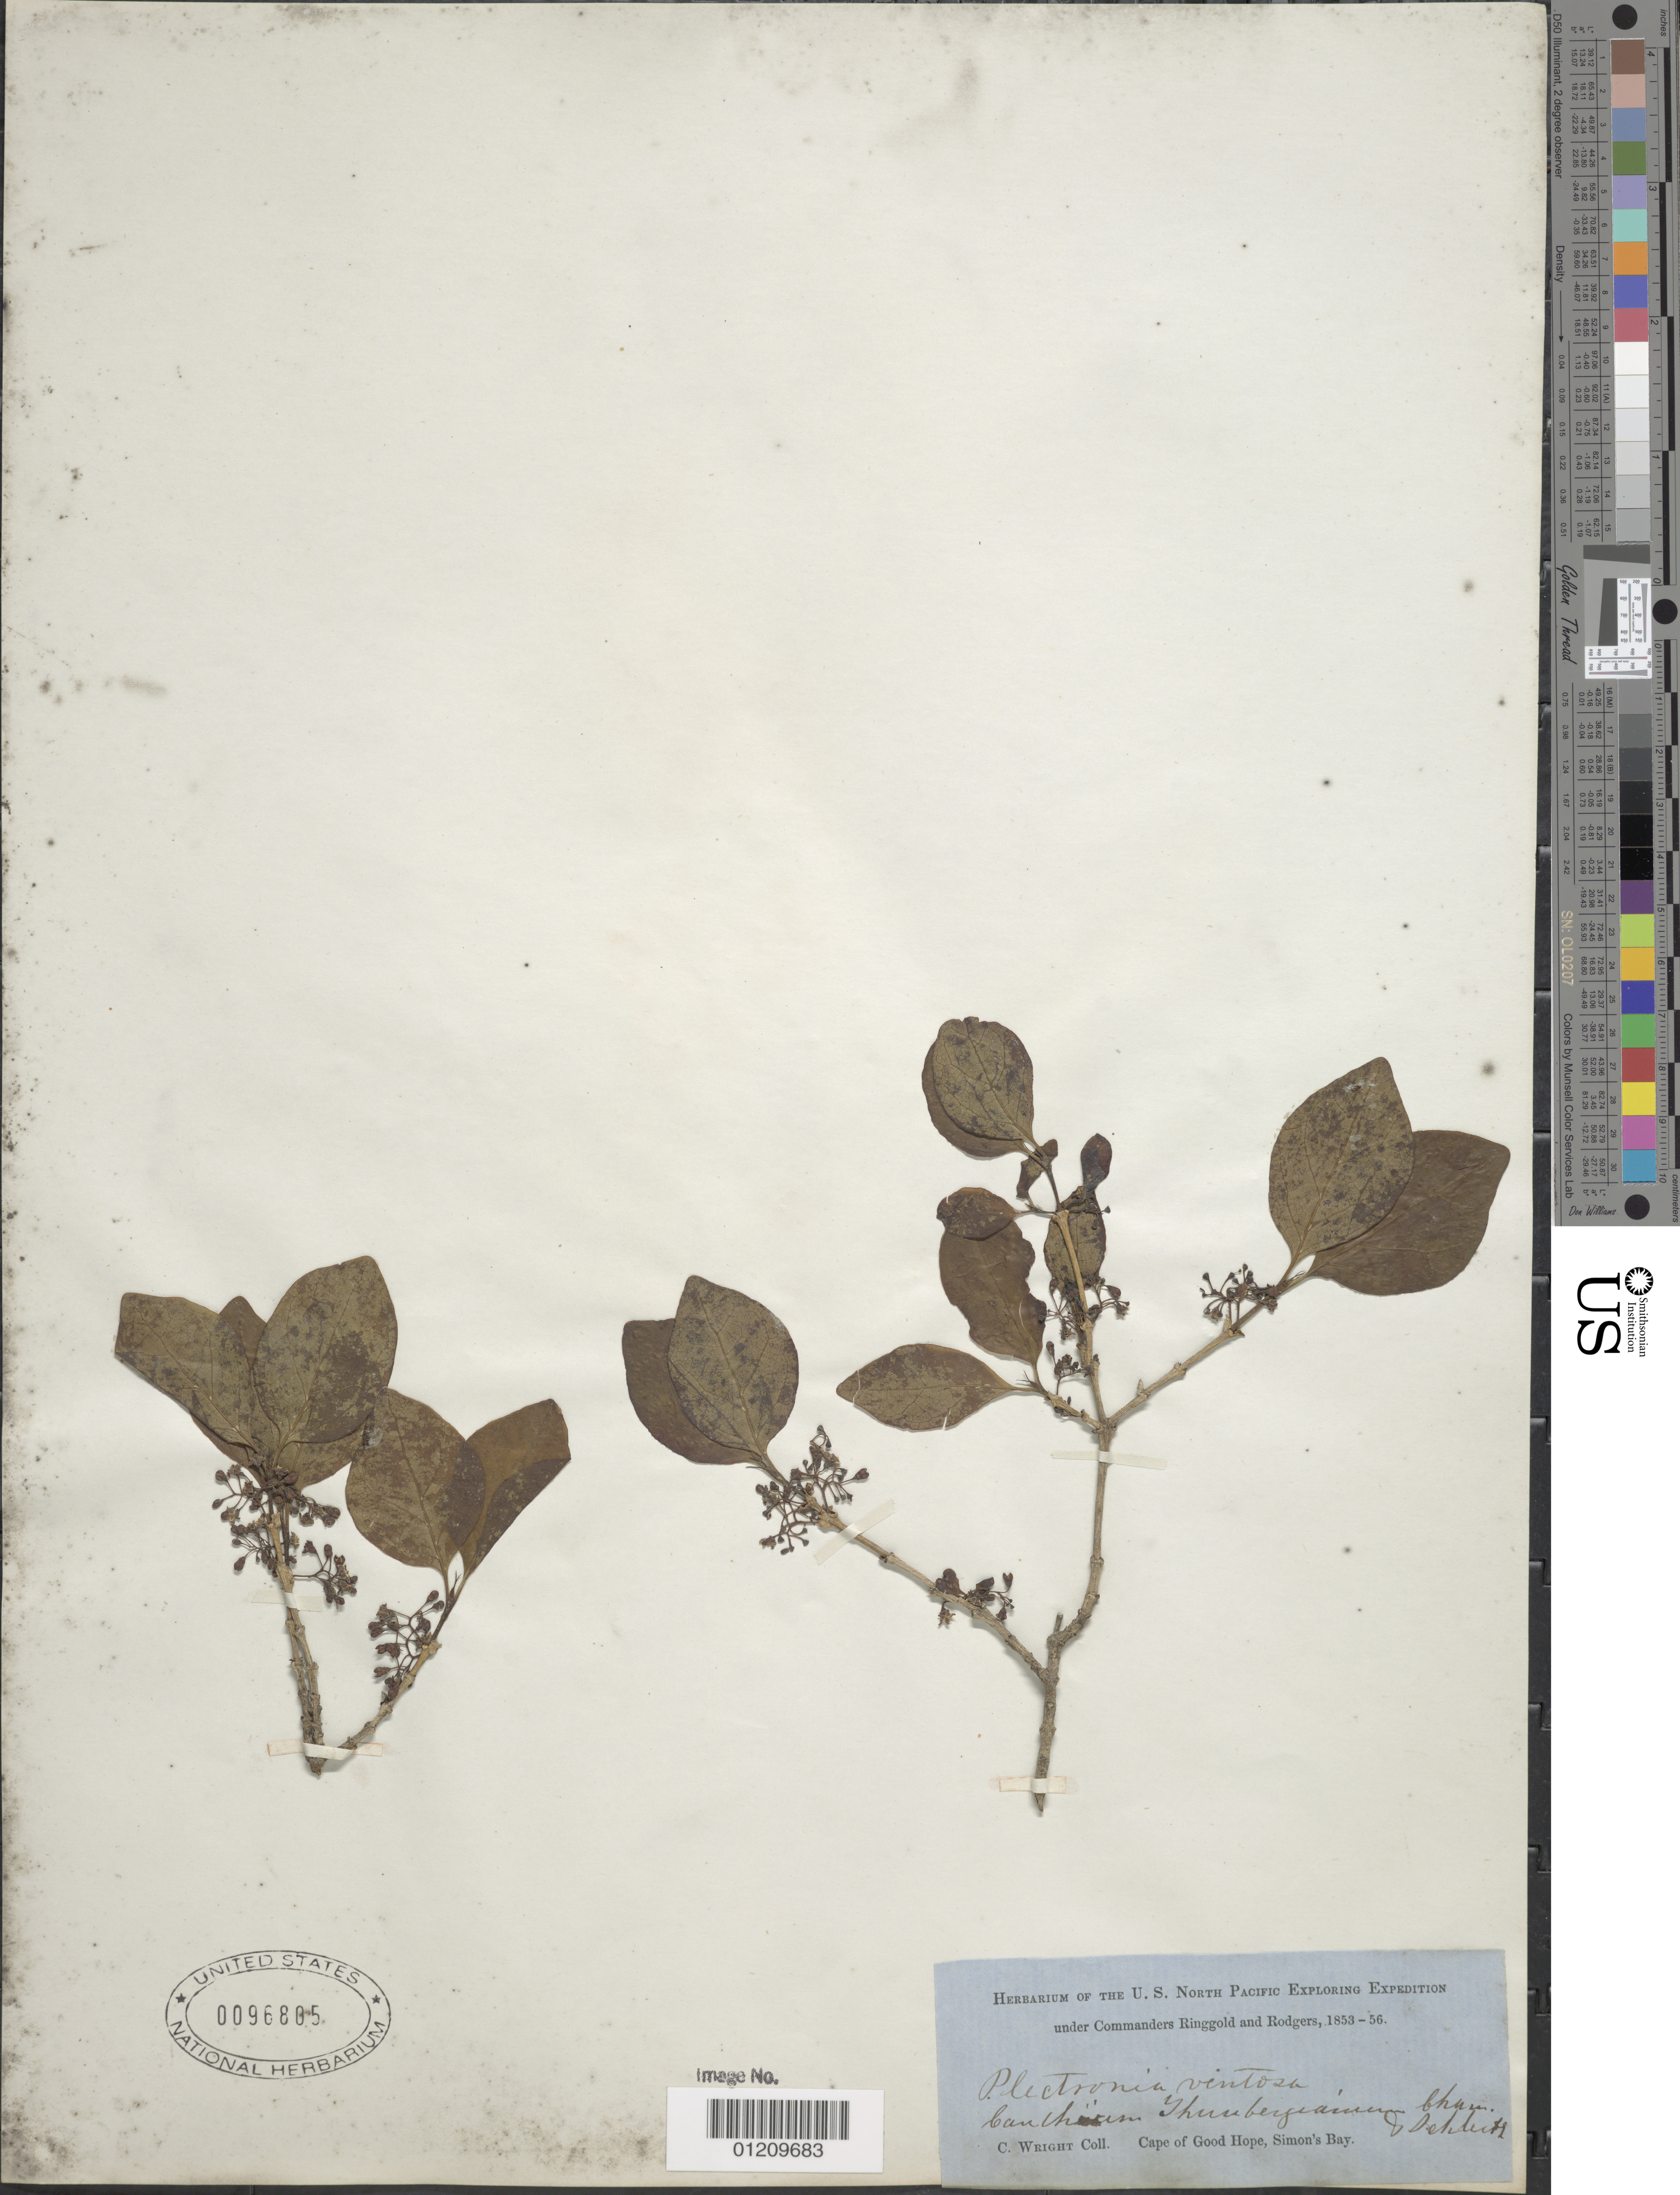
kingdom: Plantae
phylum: Tracheophyta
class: Magnoliopsida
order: Gentianales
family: Rubiaceae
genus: Plectronia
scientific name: Plectronia ventosa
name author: L.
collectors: C. Wright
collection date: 1853/1856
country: South Africa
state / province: Western Cape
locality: Cape of Good Hope, Simon's Bay.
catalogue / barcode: US 96805